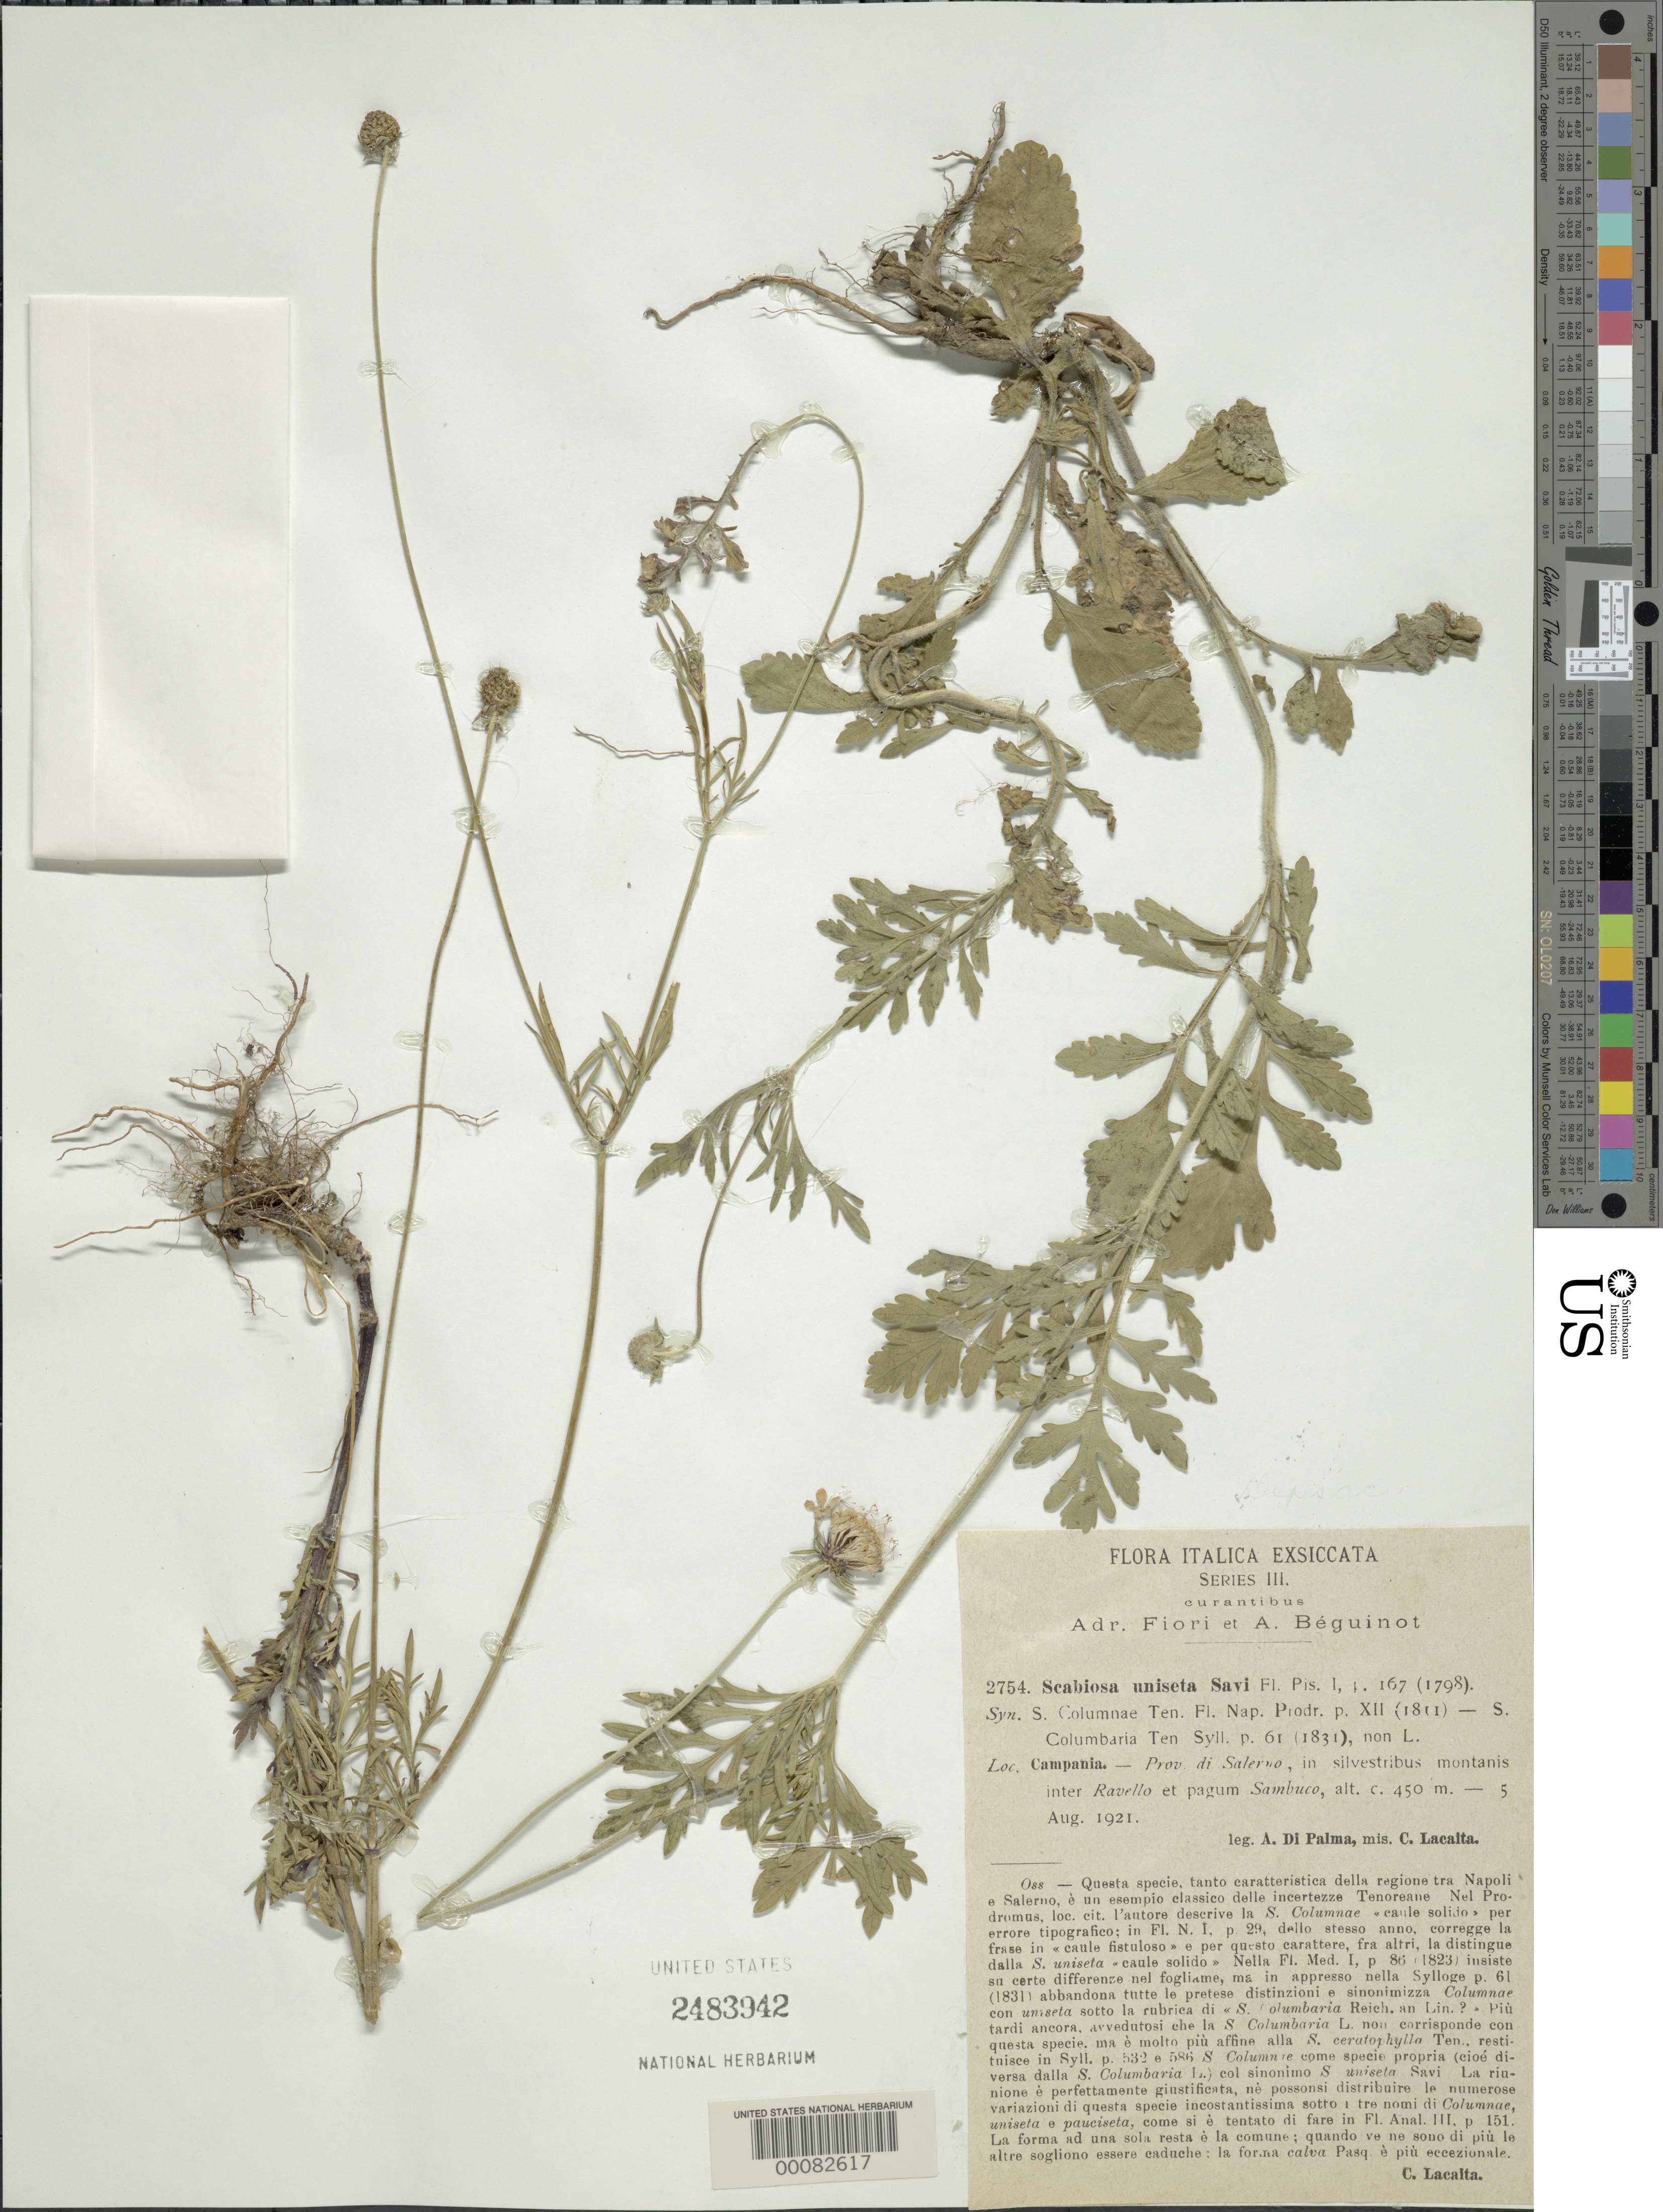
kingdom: Plantae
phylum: Tracheophyta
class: Magnoliopsida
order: Dipsacales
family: Caprifoliaceae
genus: Scabiosa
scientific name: Scabiosa gramuntia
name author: L.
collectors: A. Di Palma & C. Lacaita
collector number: Italica ex. Ser. III 2754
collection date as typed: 05 Aug 1921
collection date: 1921-08-05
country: Italy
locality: Di Salerno, Prov., between Ravello and Sambuco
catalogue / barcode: US 2483942